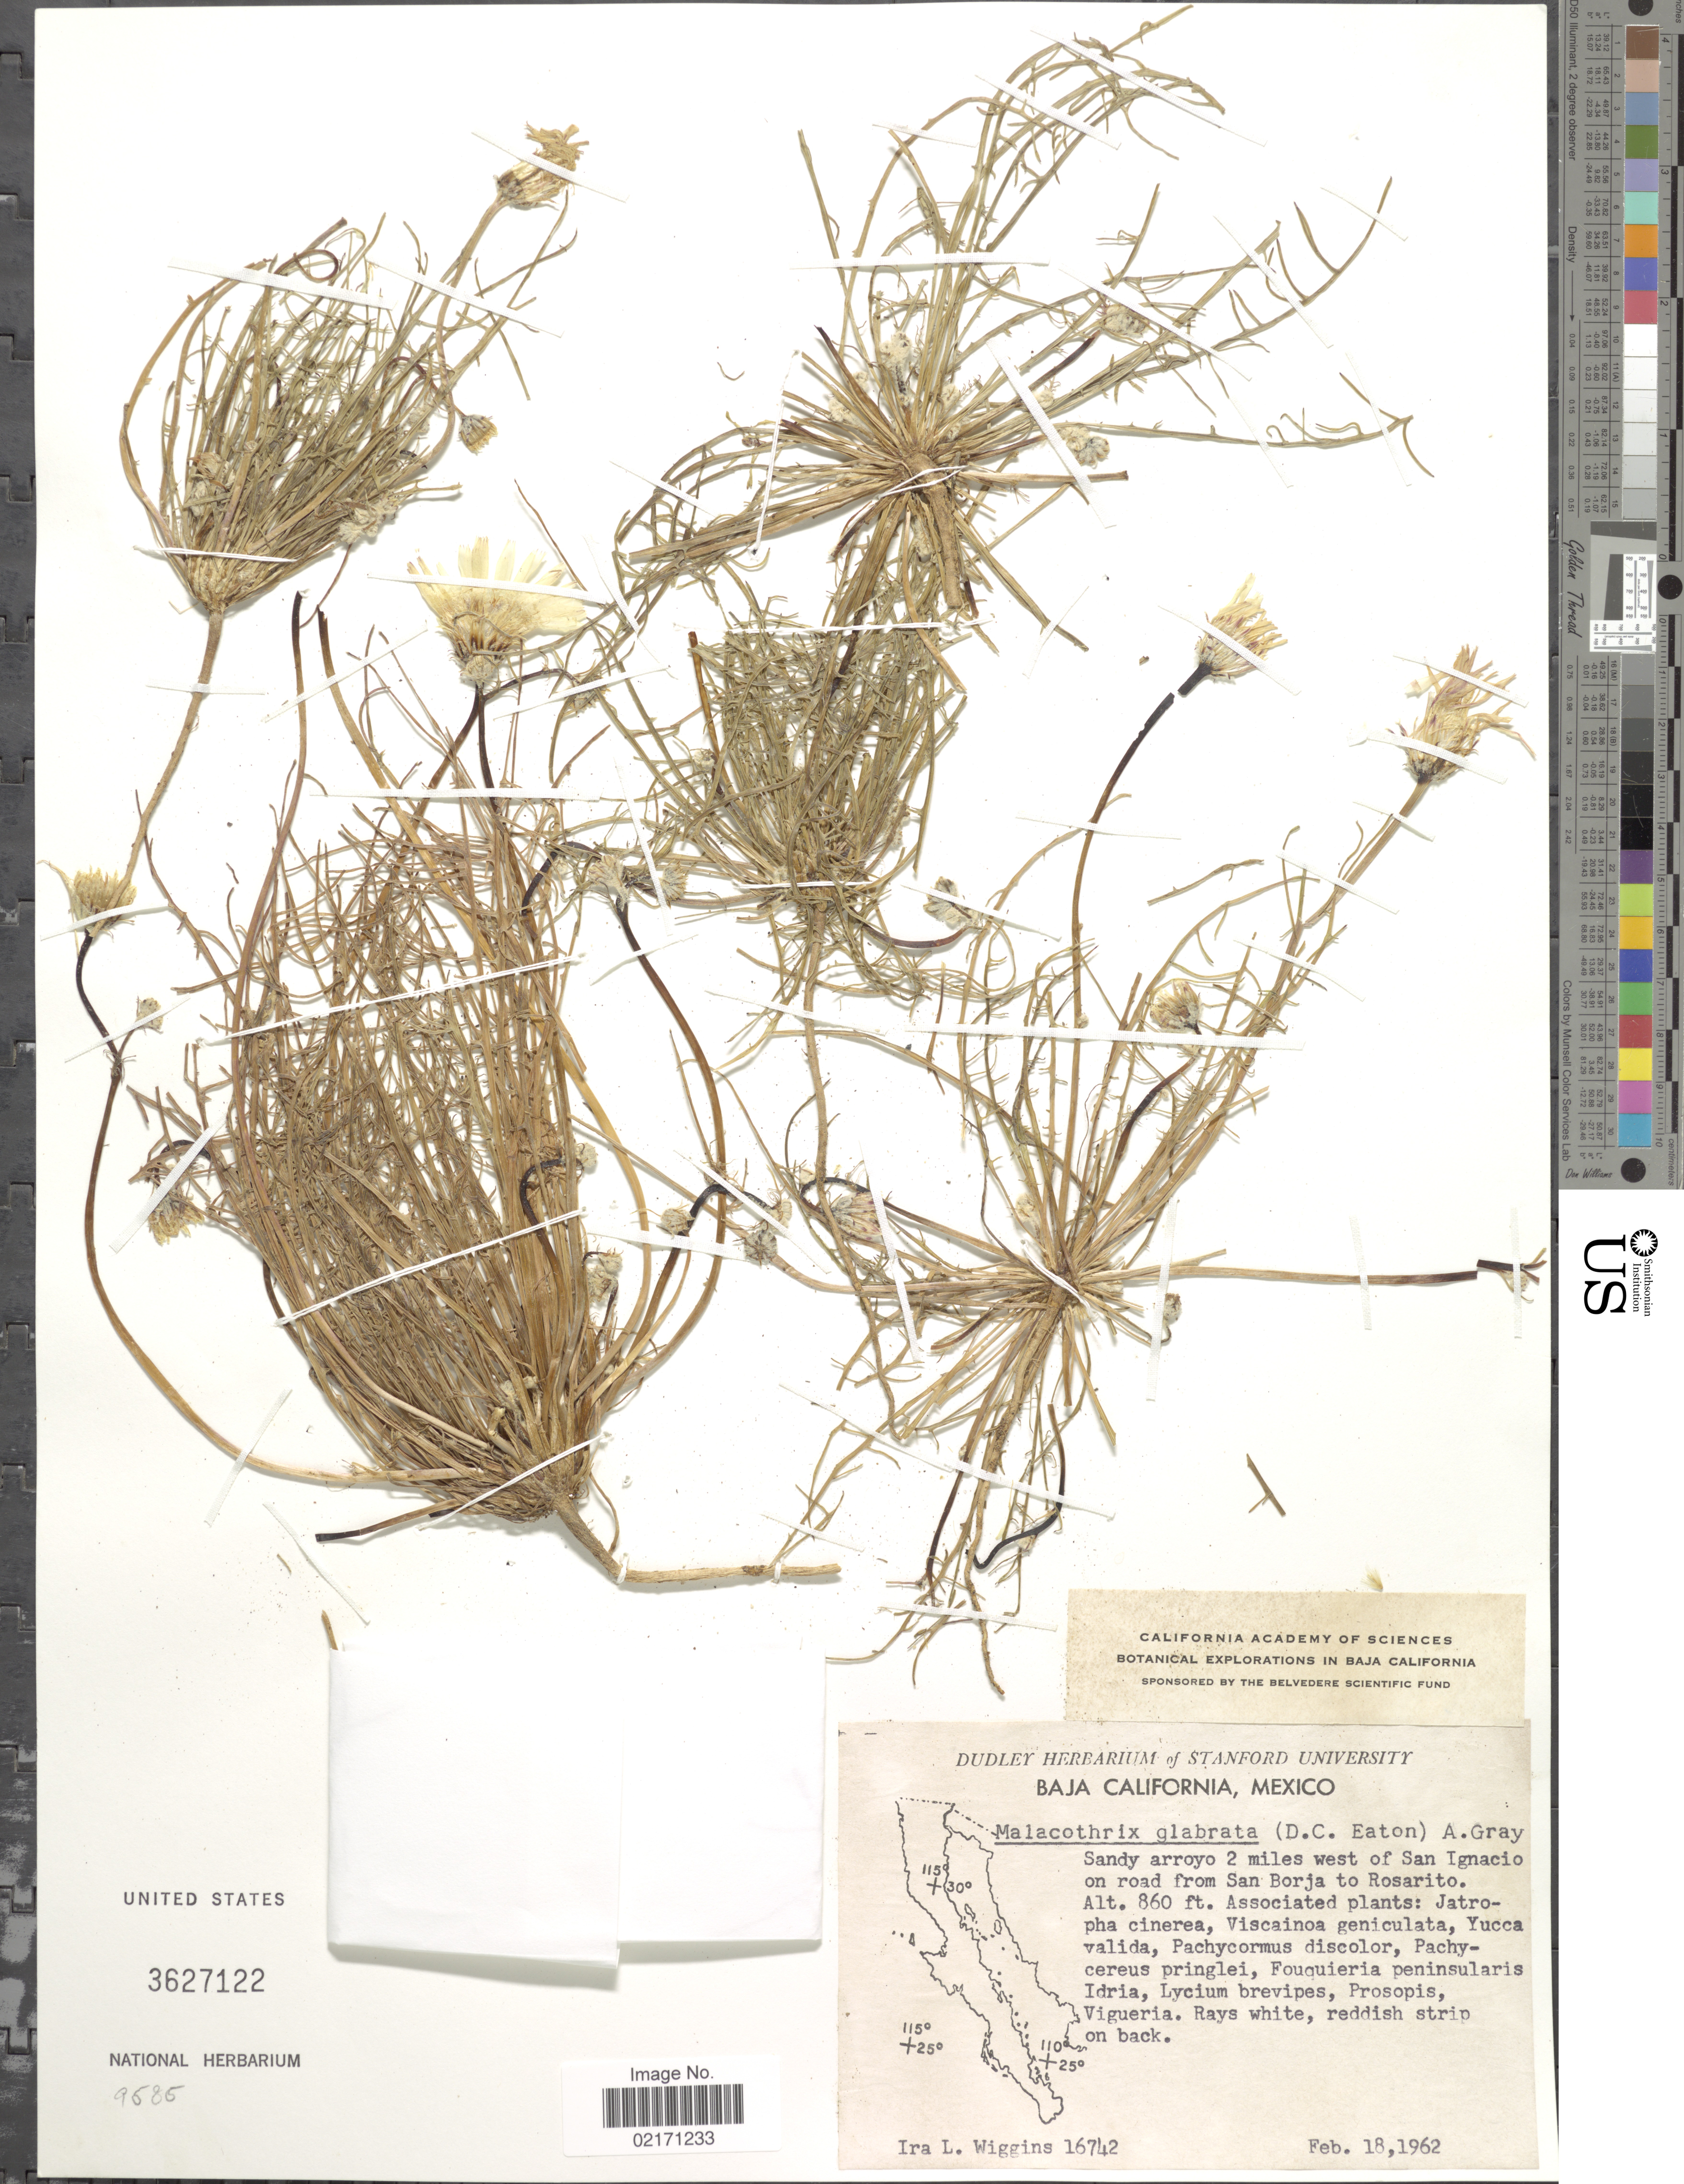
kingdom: Plantae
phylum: Tracheophyta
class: Magnoliopsida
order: Asterales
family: Asteraceae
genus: Malacothrix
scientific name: Malacothrix glabrata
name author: (A. Gray ex D.C. Eaton) A. Gray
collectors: I. L. Wiggins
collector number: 16742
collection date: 1962-02-18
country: Mexico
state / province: Baja California Norte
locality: Sandy arroyo 2 miles west of san Ignacio on road fom San Borja to Rosarito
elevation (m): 262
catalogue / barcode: US 3627122